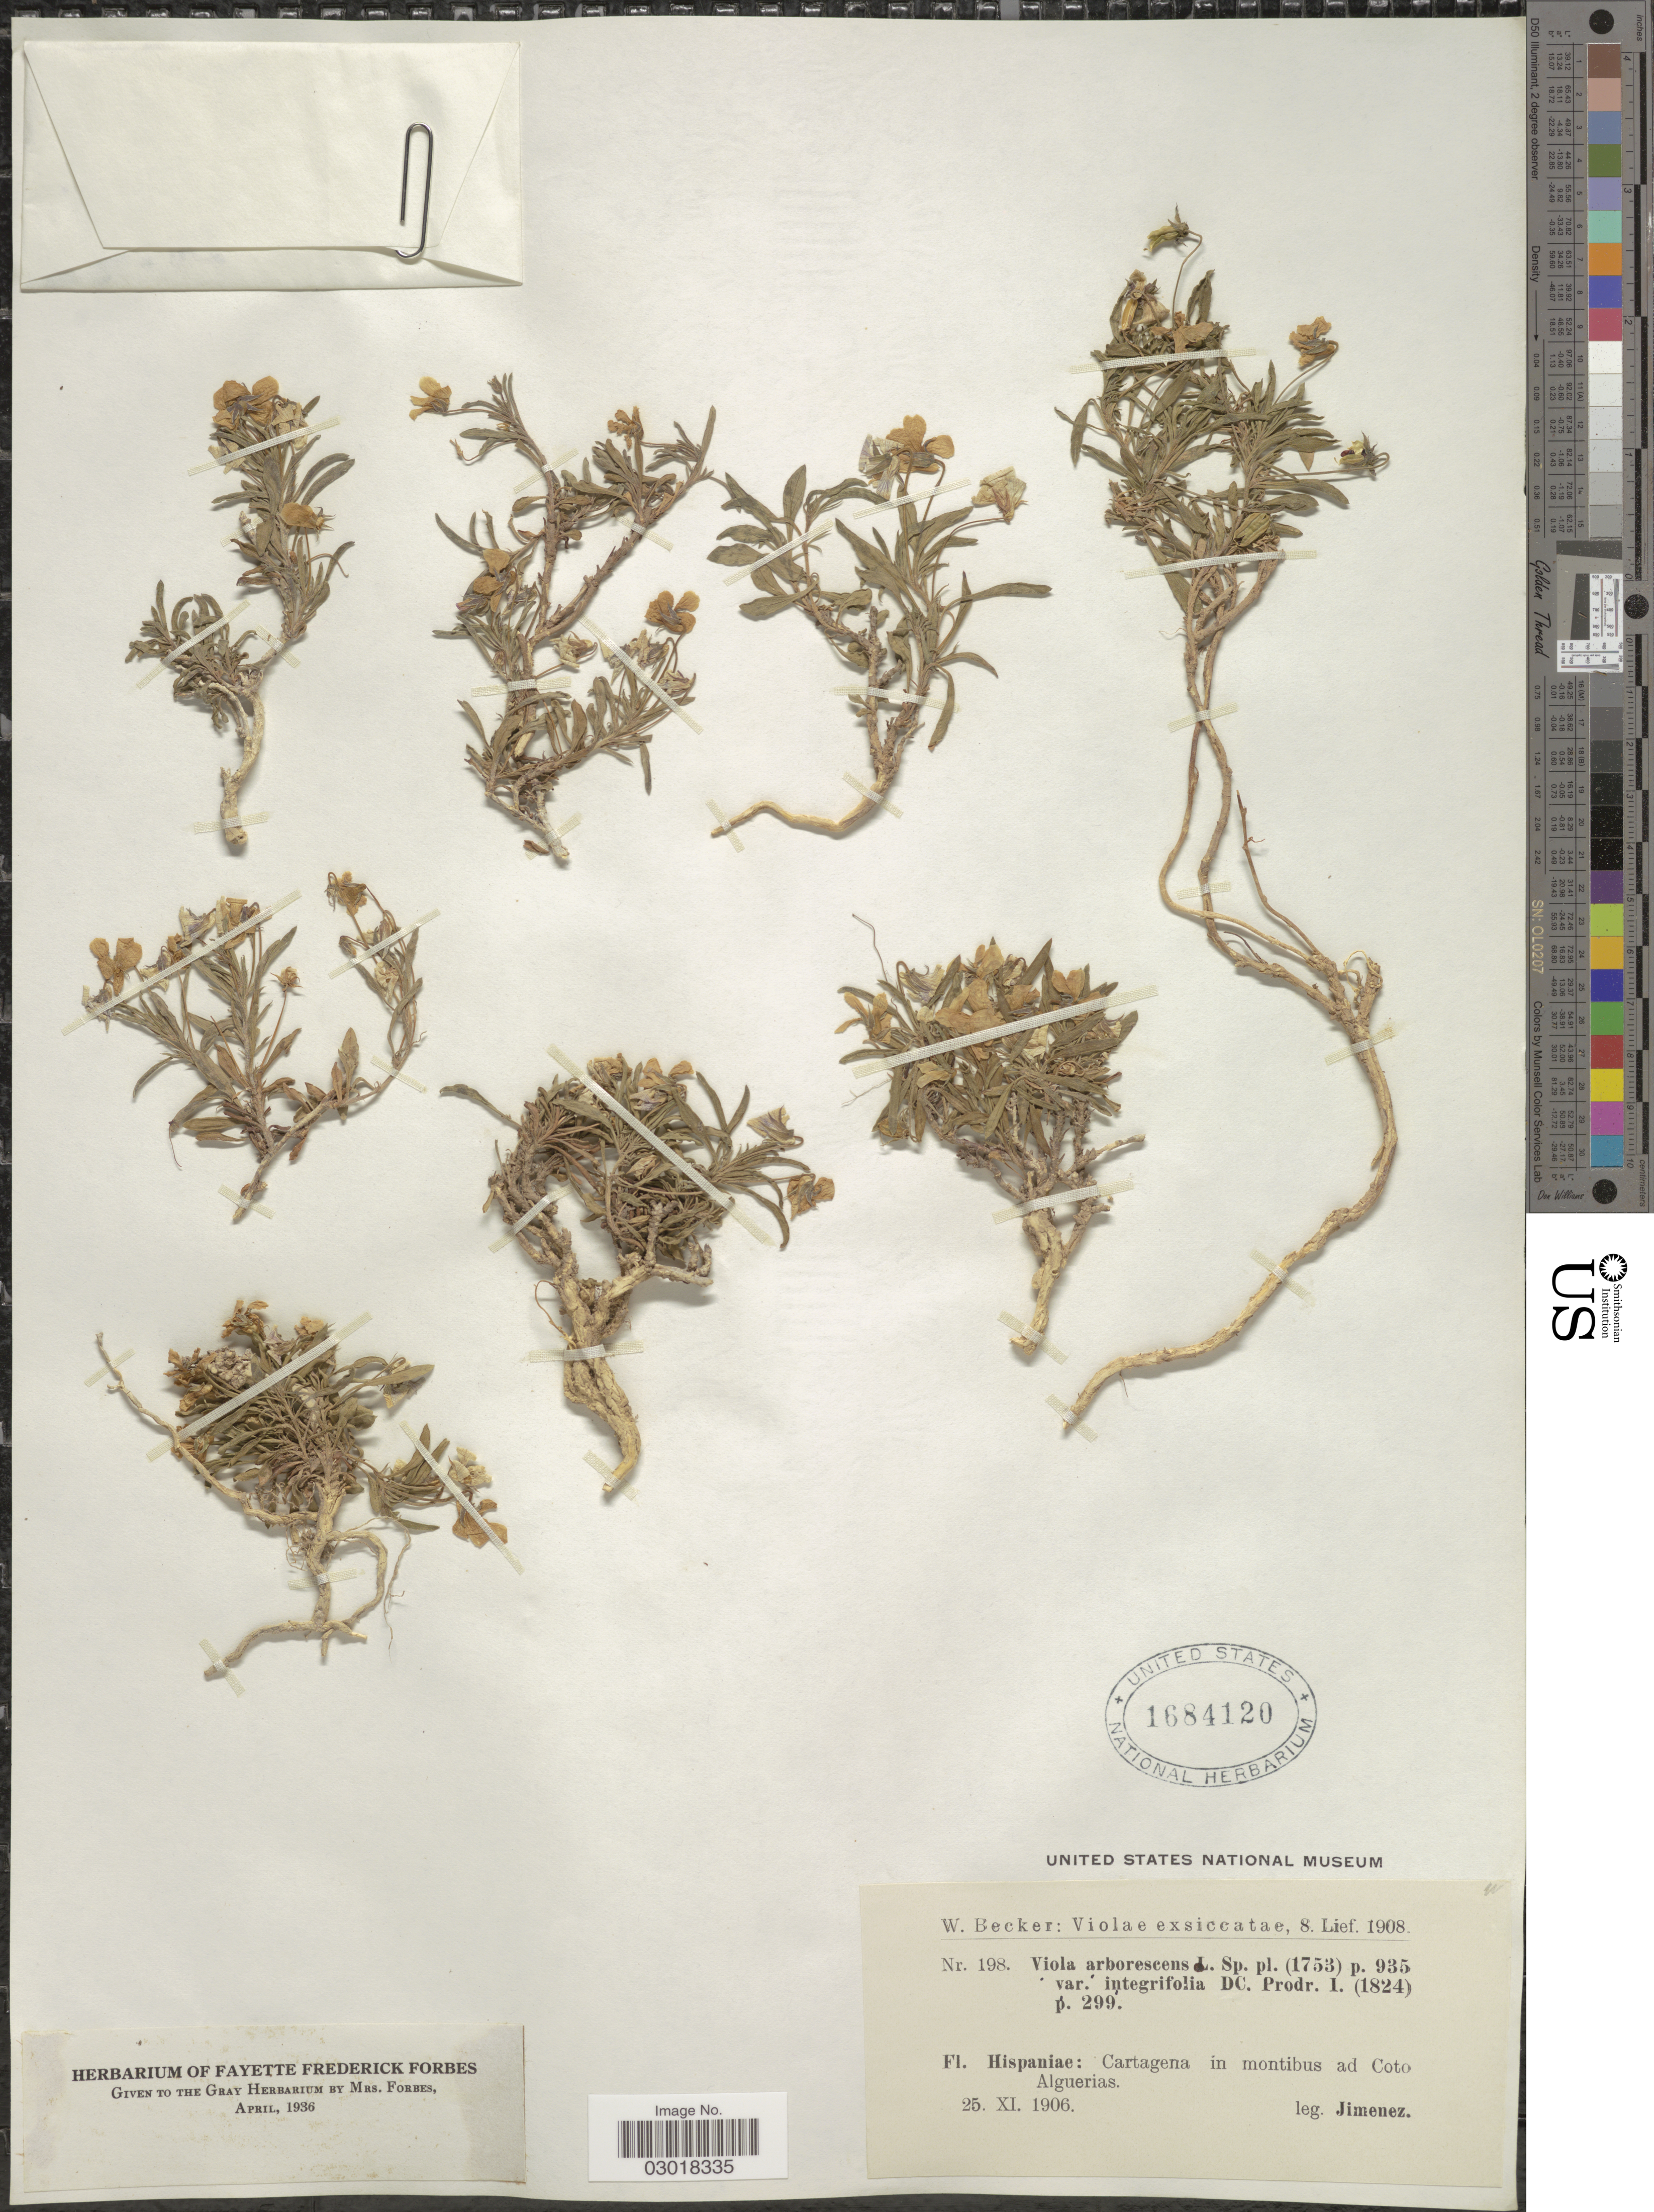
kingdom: Plantae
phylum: Tracheophyta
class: Magnoliopsida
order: Malpighiales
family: Violaceae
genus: Viola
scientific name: Viola arborescens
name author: L.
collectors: Jimenez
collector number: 198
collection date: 1906-11-25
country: Spain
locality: Hispaniae: Cartagena in montibus ad Coto Alguerias.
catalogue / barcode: US 1684120